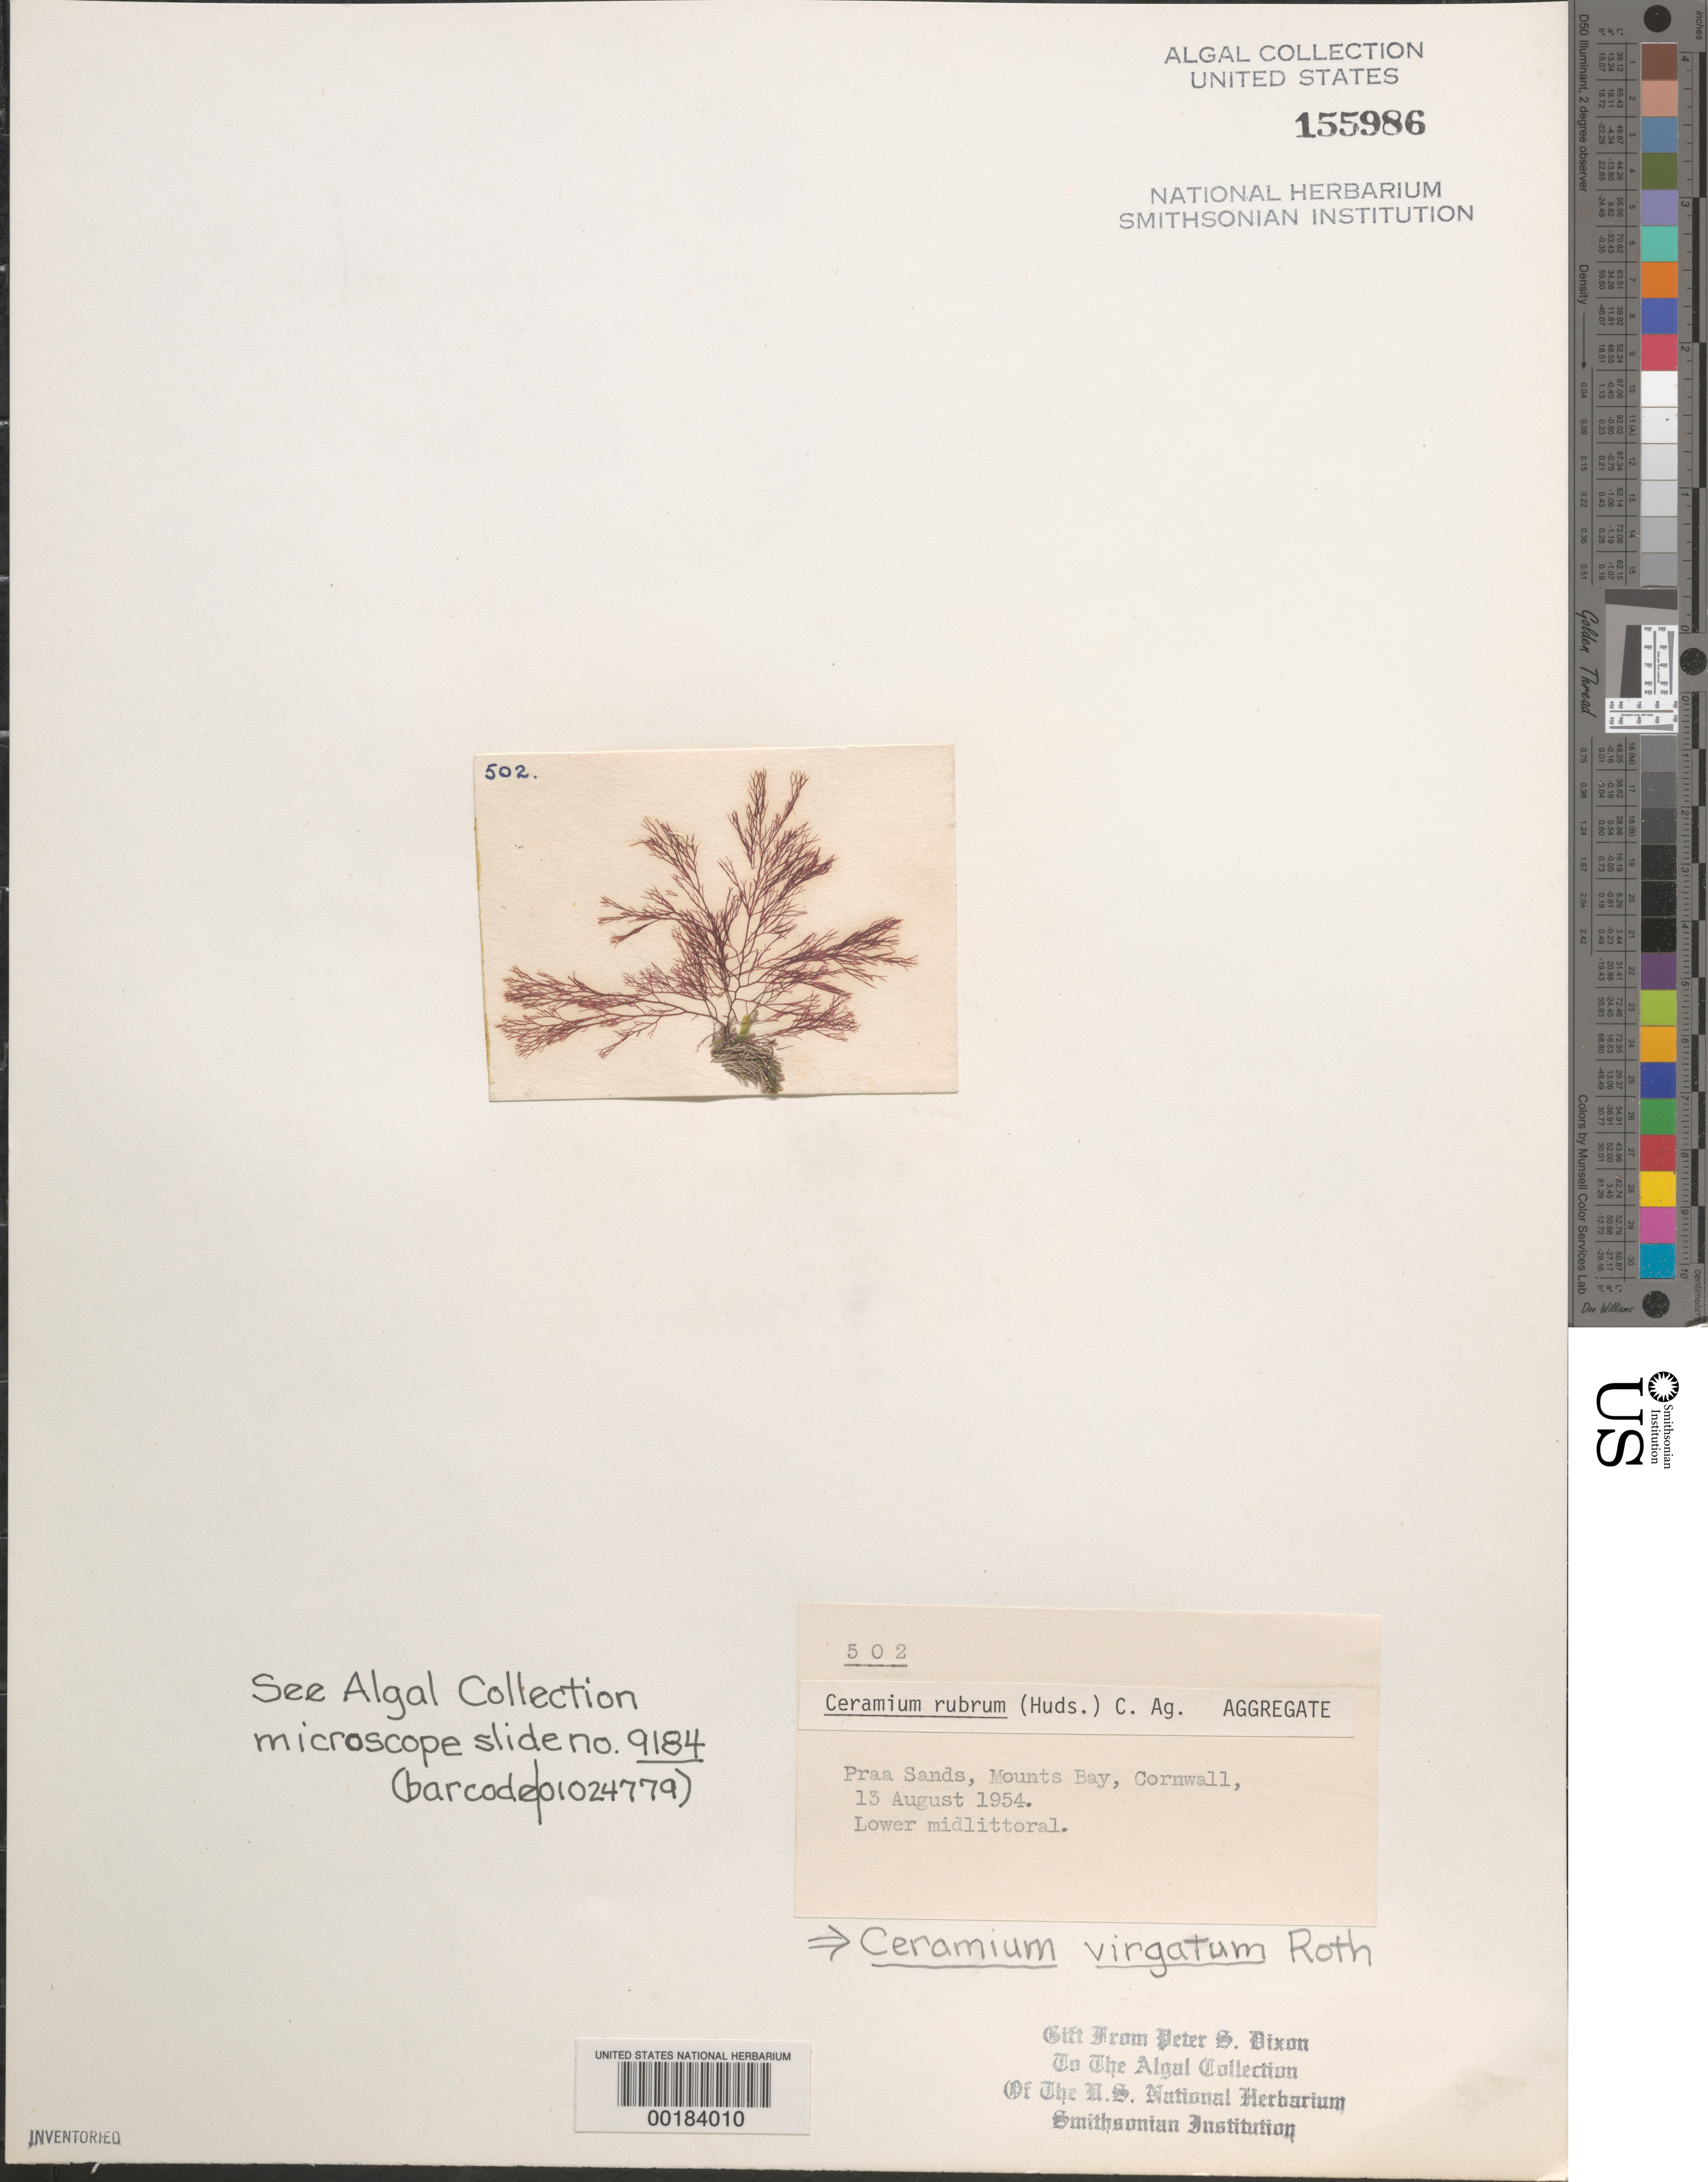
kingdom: Plantae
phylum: Rhodophyta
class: Florideophyceae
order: Ceramiales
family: Ceramiaceae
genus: Ceramium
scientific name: Ceramium virgatum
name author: Roth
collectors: P. S. Dixon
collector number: PSD 502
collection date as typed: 13 Aug 1954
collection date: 1954-08-13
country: United Kingdom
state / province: England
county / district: Cornwall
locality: Praa Sands, Mounts Bay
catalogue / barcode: US 155986